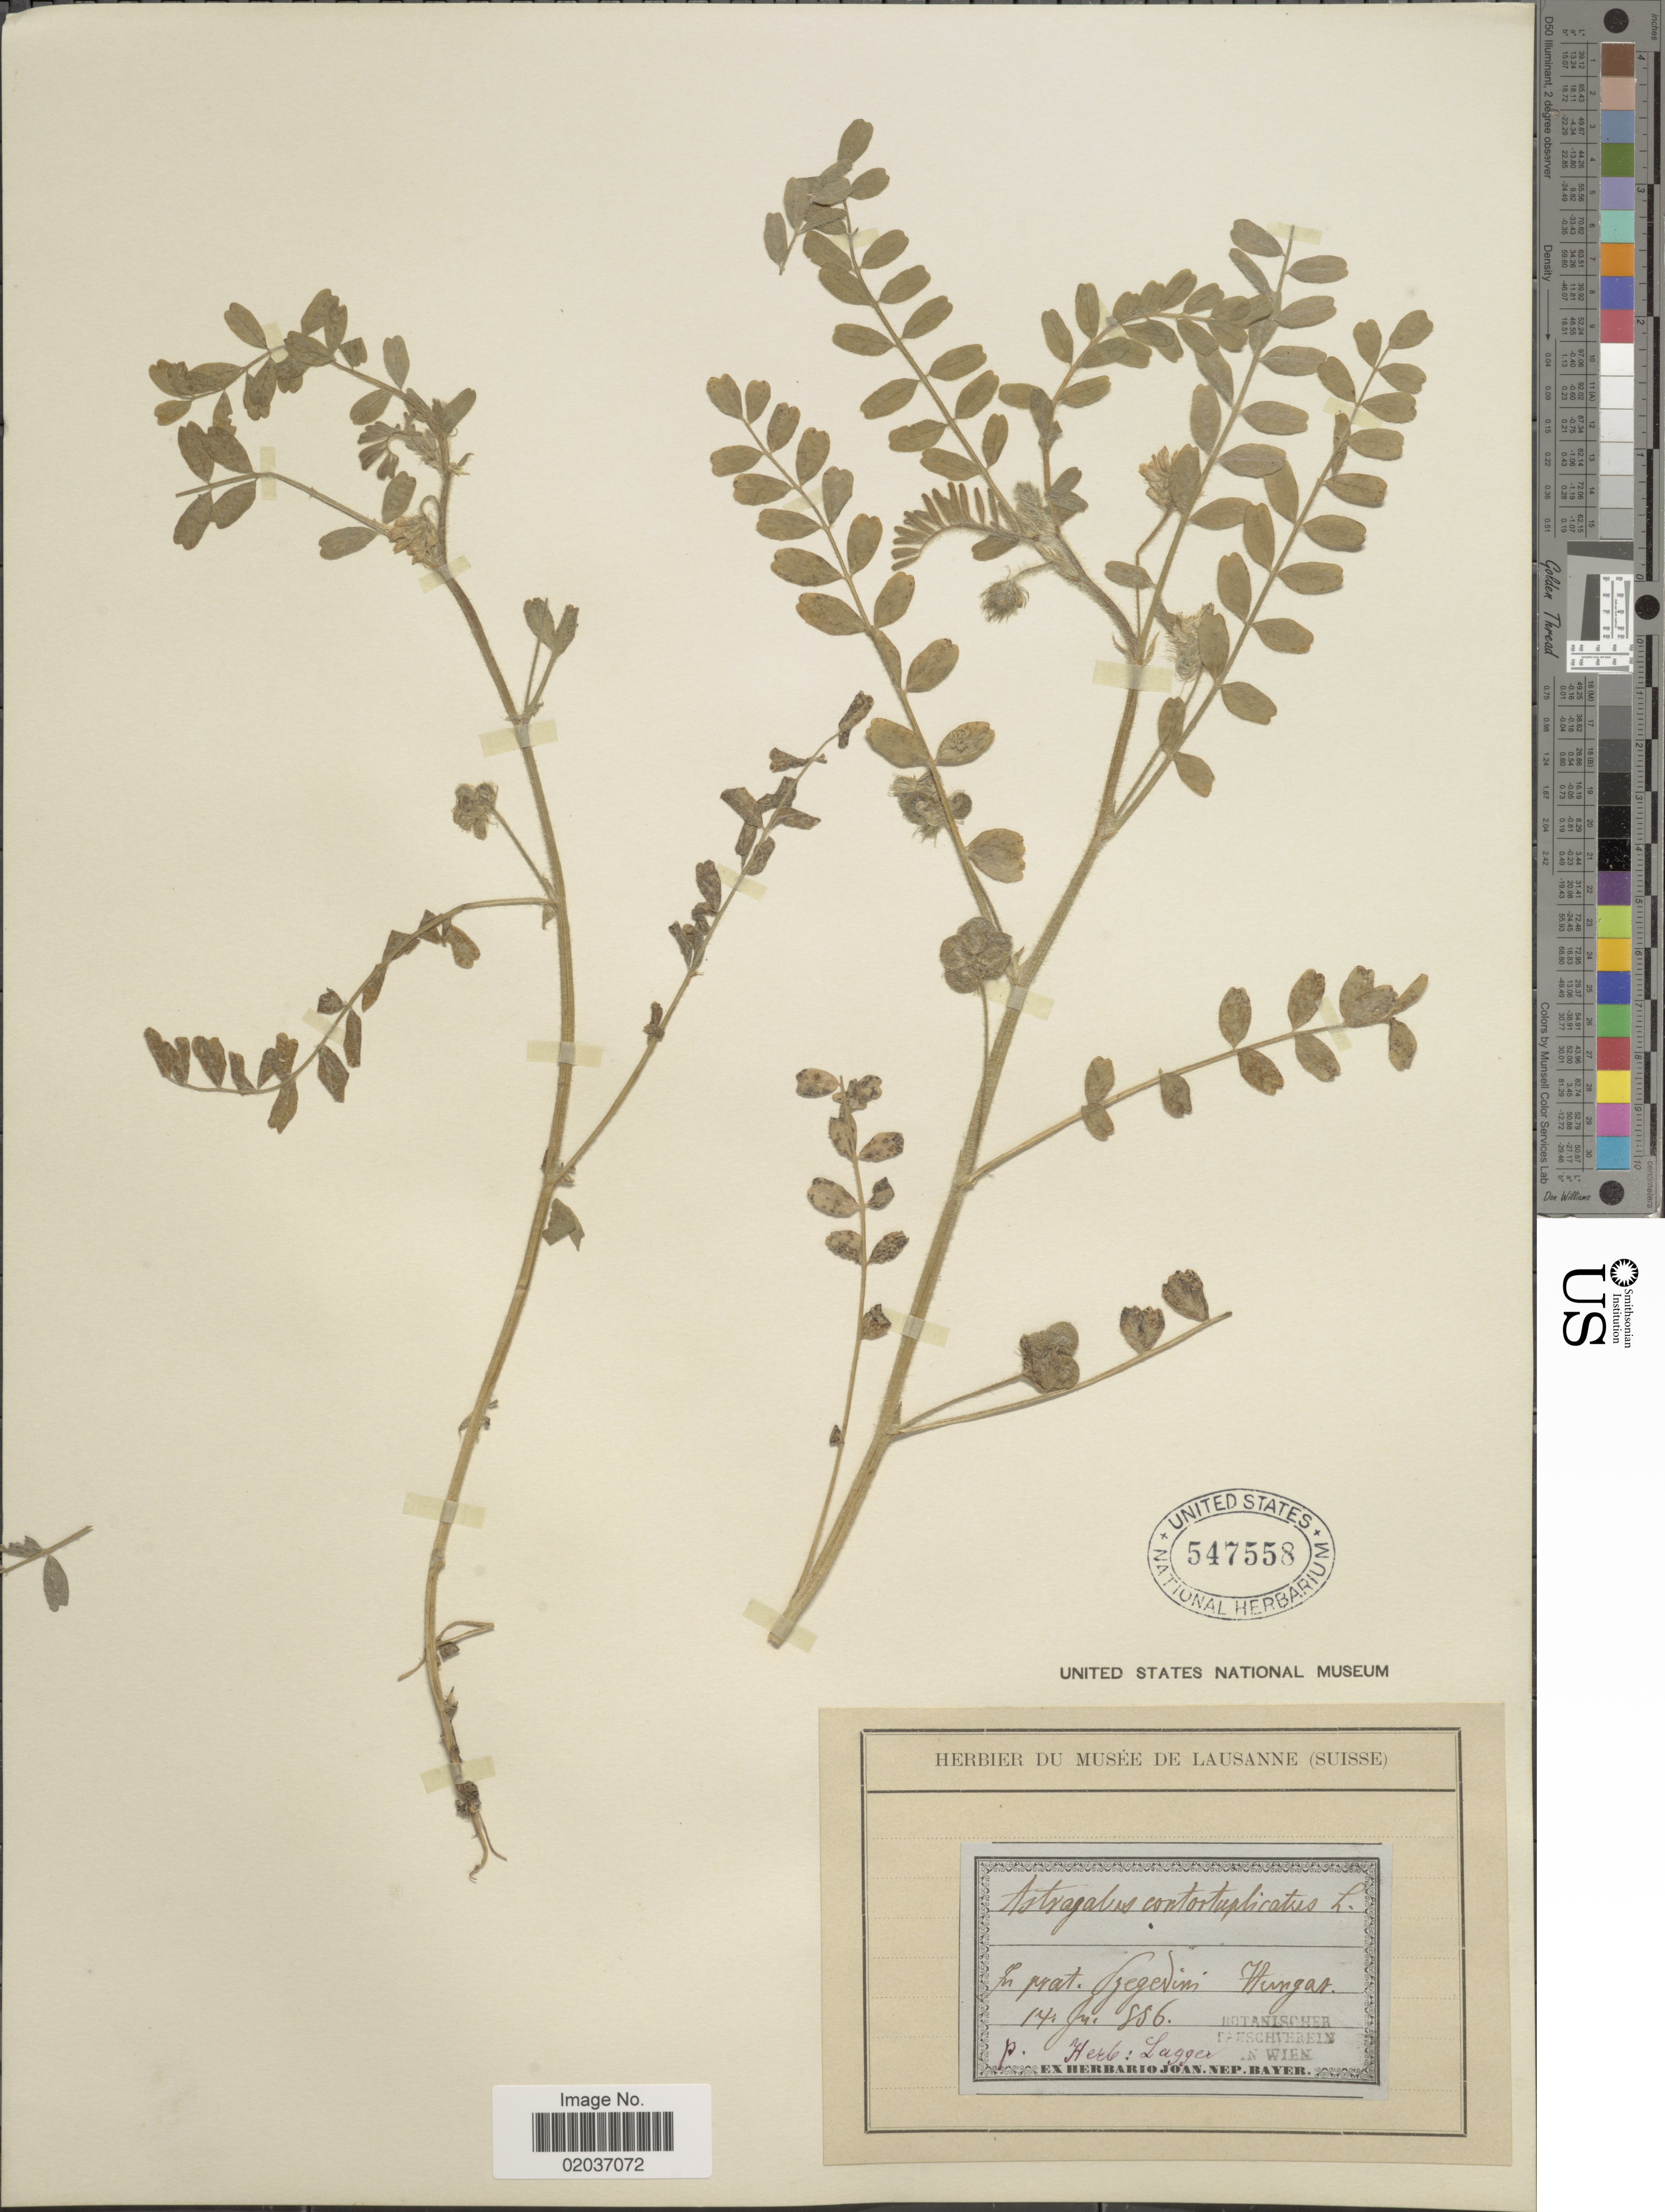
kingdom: Plantae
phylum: Tracheophyta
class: Magnoliopsida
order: Fabales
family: Fabaceae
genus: Astragalus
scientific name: Astragalus contortuplicatus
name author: L.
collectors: Ex herb. Lagger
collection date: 1886-06-14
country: Hungary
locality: Szeged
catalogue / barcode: US 547558